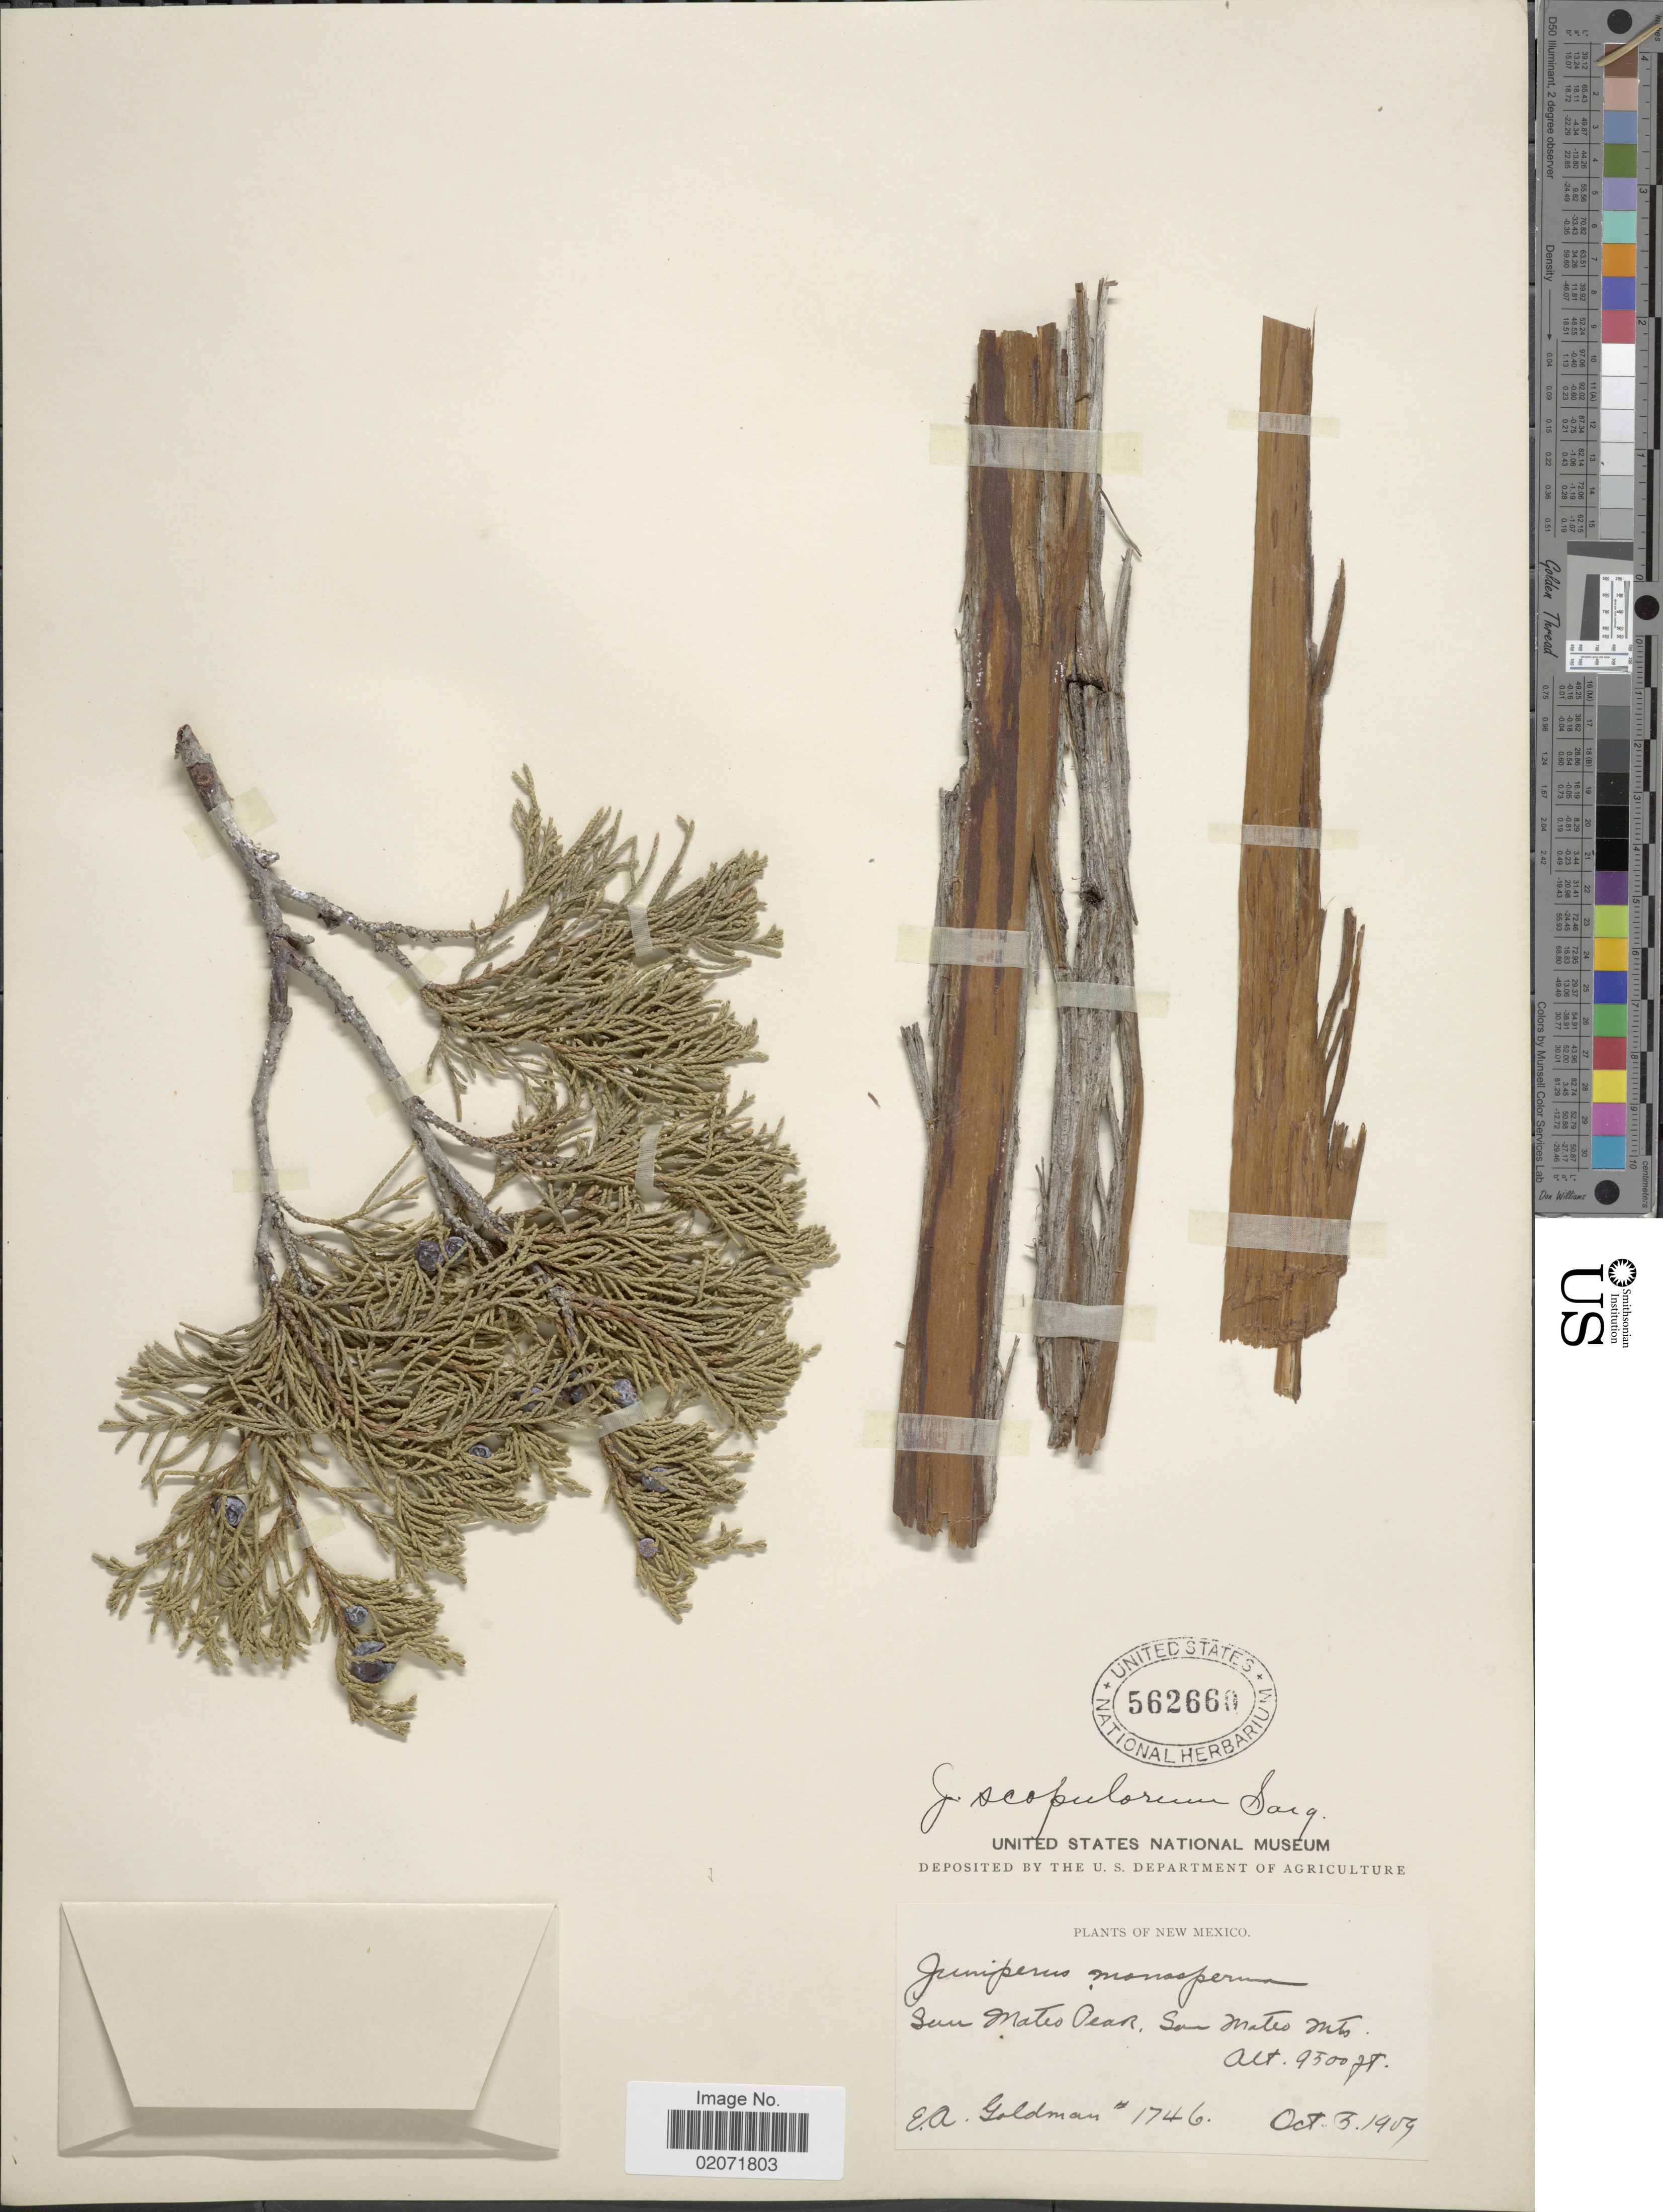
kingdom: Plantae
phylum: Tracheophyta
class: Pinopsida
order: Pinales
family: Cupressaceae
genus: Juniperus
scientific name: Juniperus scopulorum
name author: Sarg.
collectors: E. A. Goldman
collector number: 1746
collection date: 1909-10-05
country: United States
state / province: New Mexico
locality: San Mateo Peak, San Mateo Mts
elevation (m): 2896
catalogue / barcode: US 562660